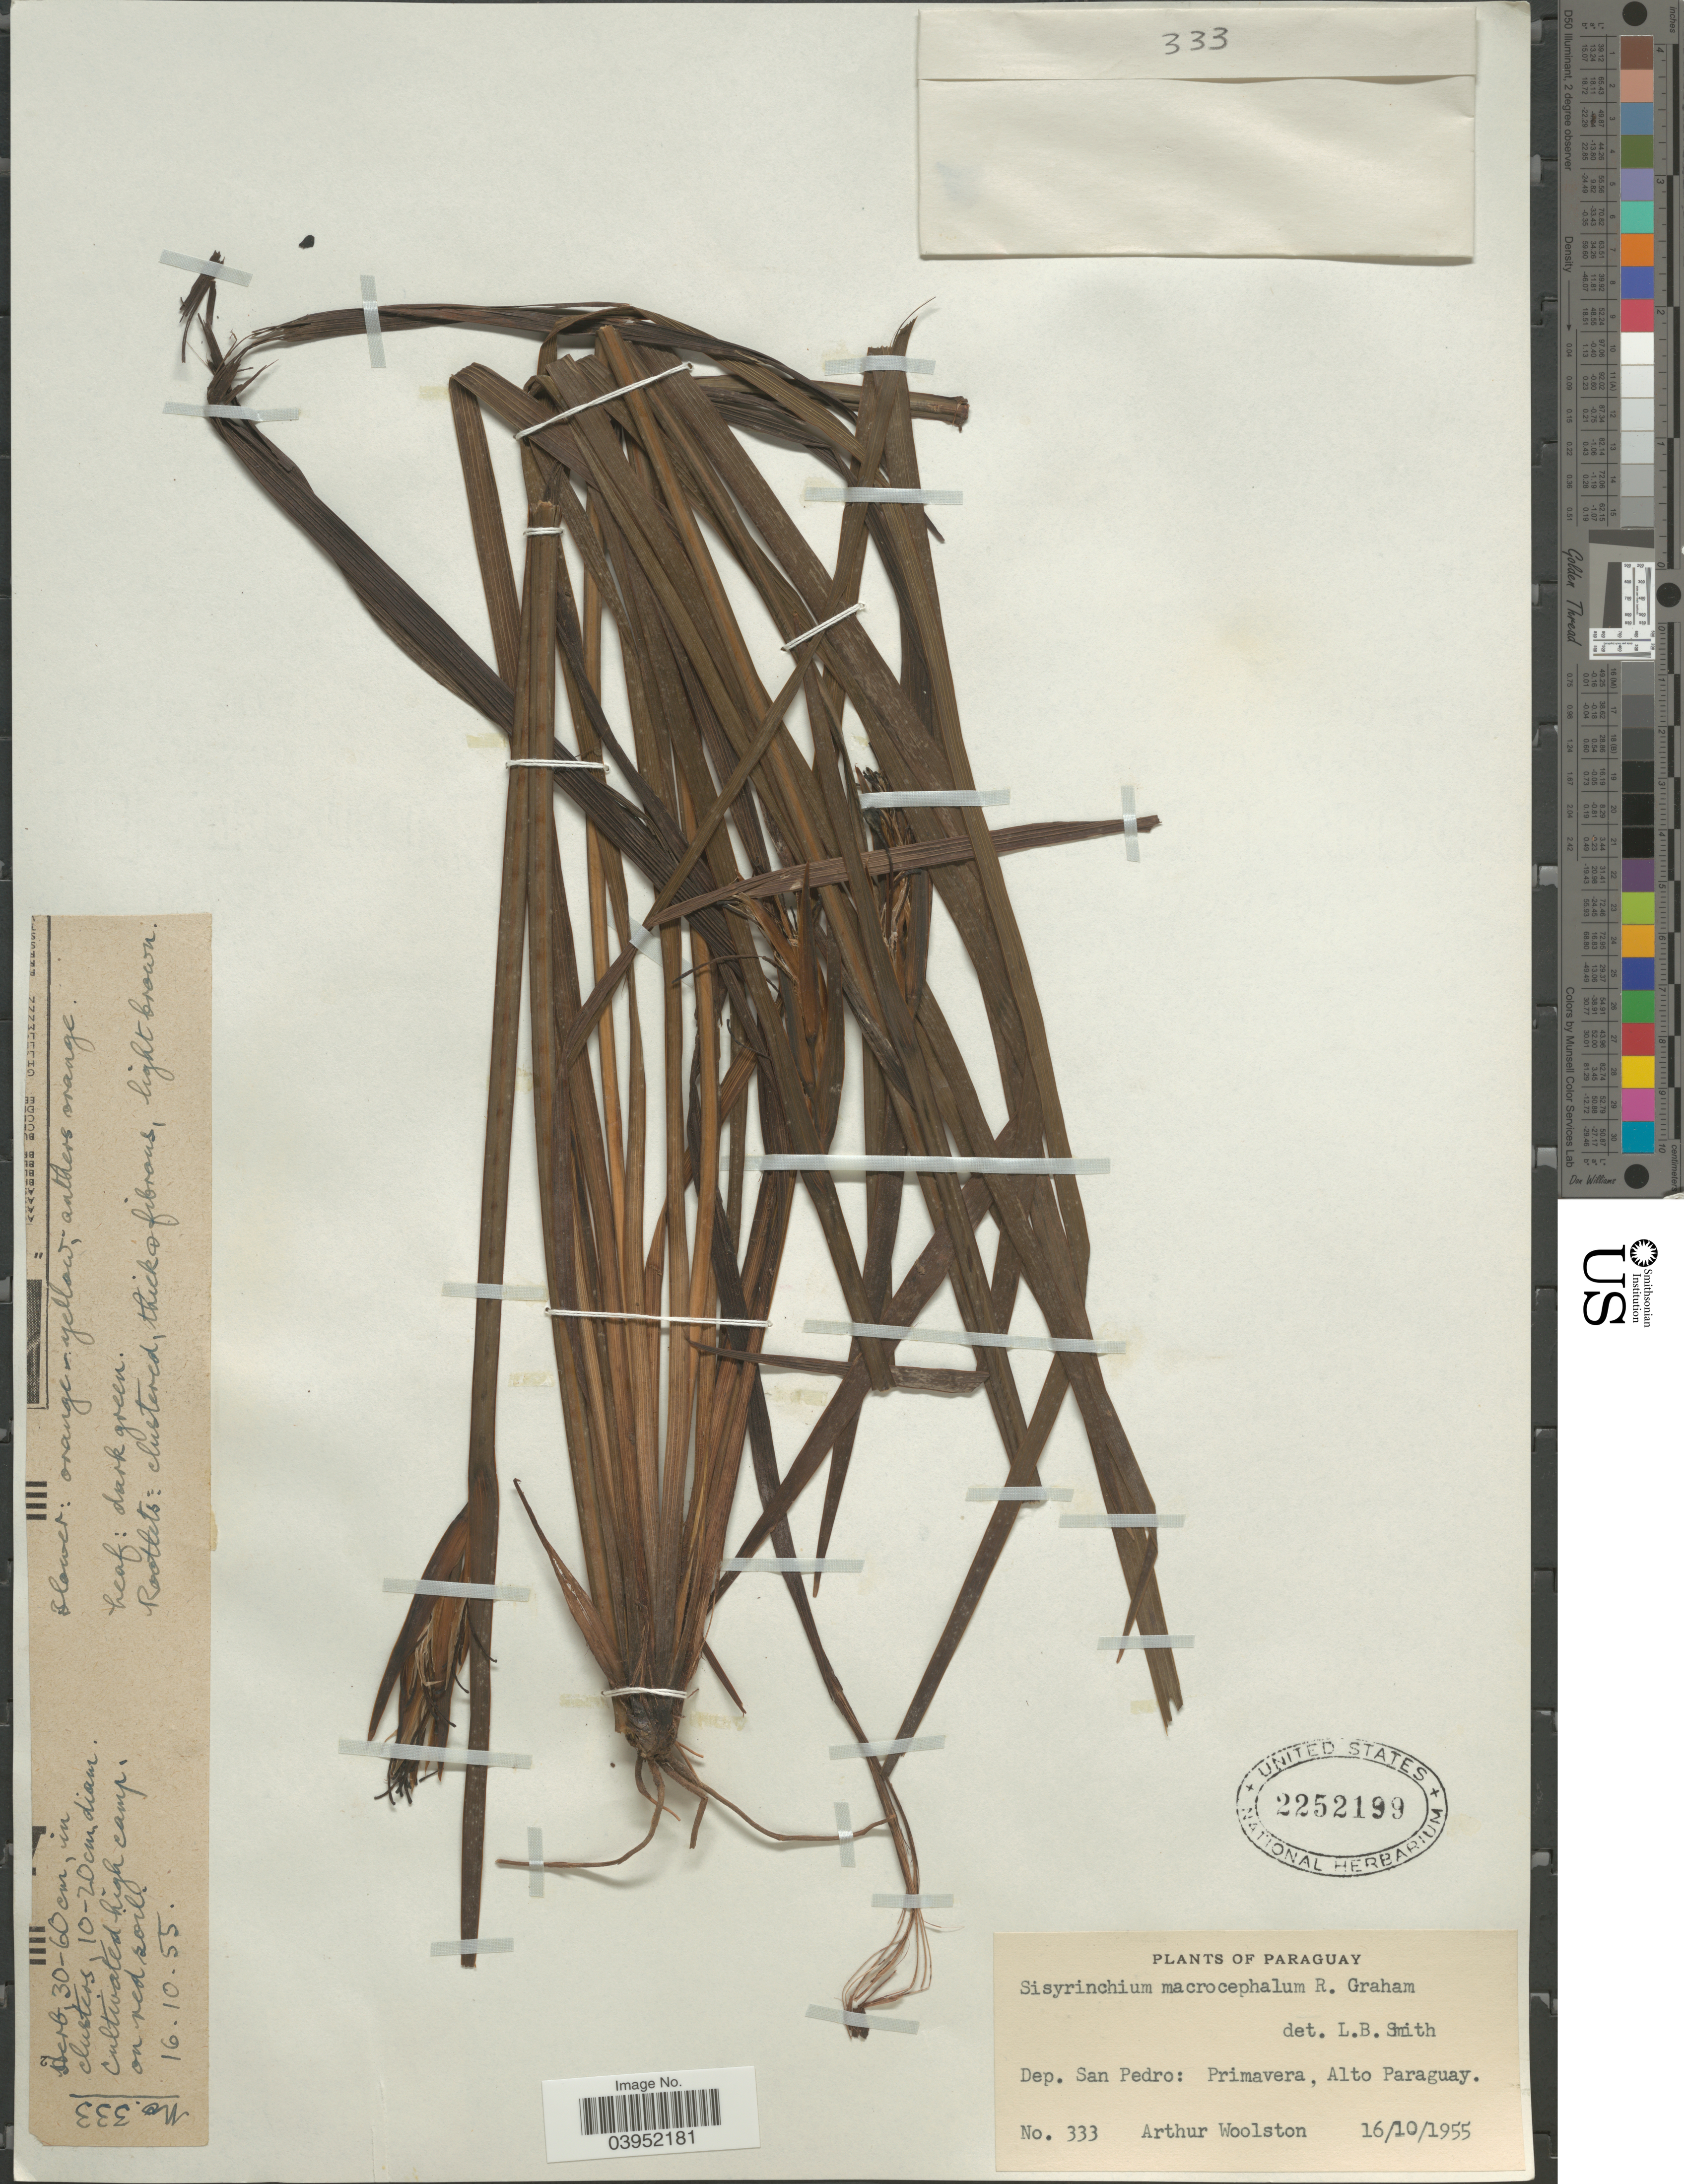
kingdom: Plantae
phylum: Tracheophyta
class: Liliopsida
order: Asparagales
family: Iridaceae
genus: Sisyrinchium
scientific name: Sisyrinchium macrocephalum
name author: Graham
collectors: A. L. Woolston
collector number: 333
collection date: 1955-10-16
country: Paraguay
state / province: San Pedro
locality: Dep. San Pedro: Primavera, Alto Paraguay.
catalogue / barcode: US 2252199